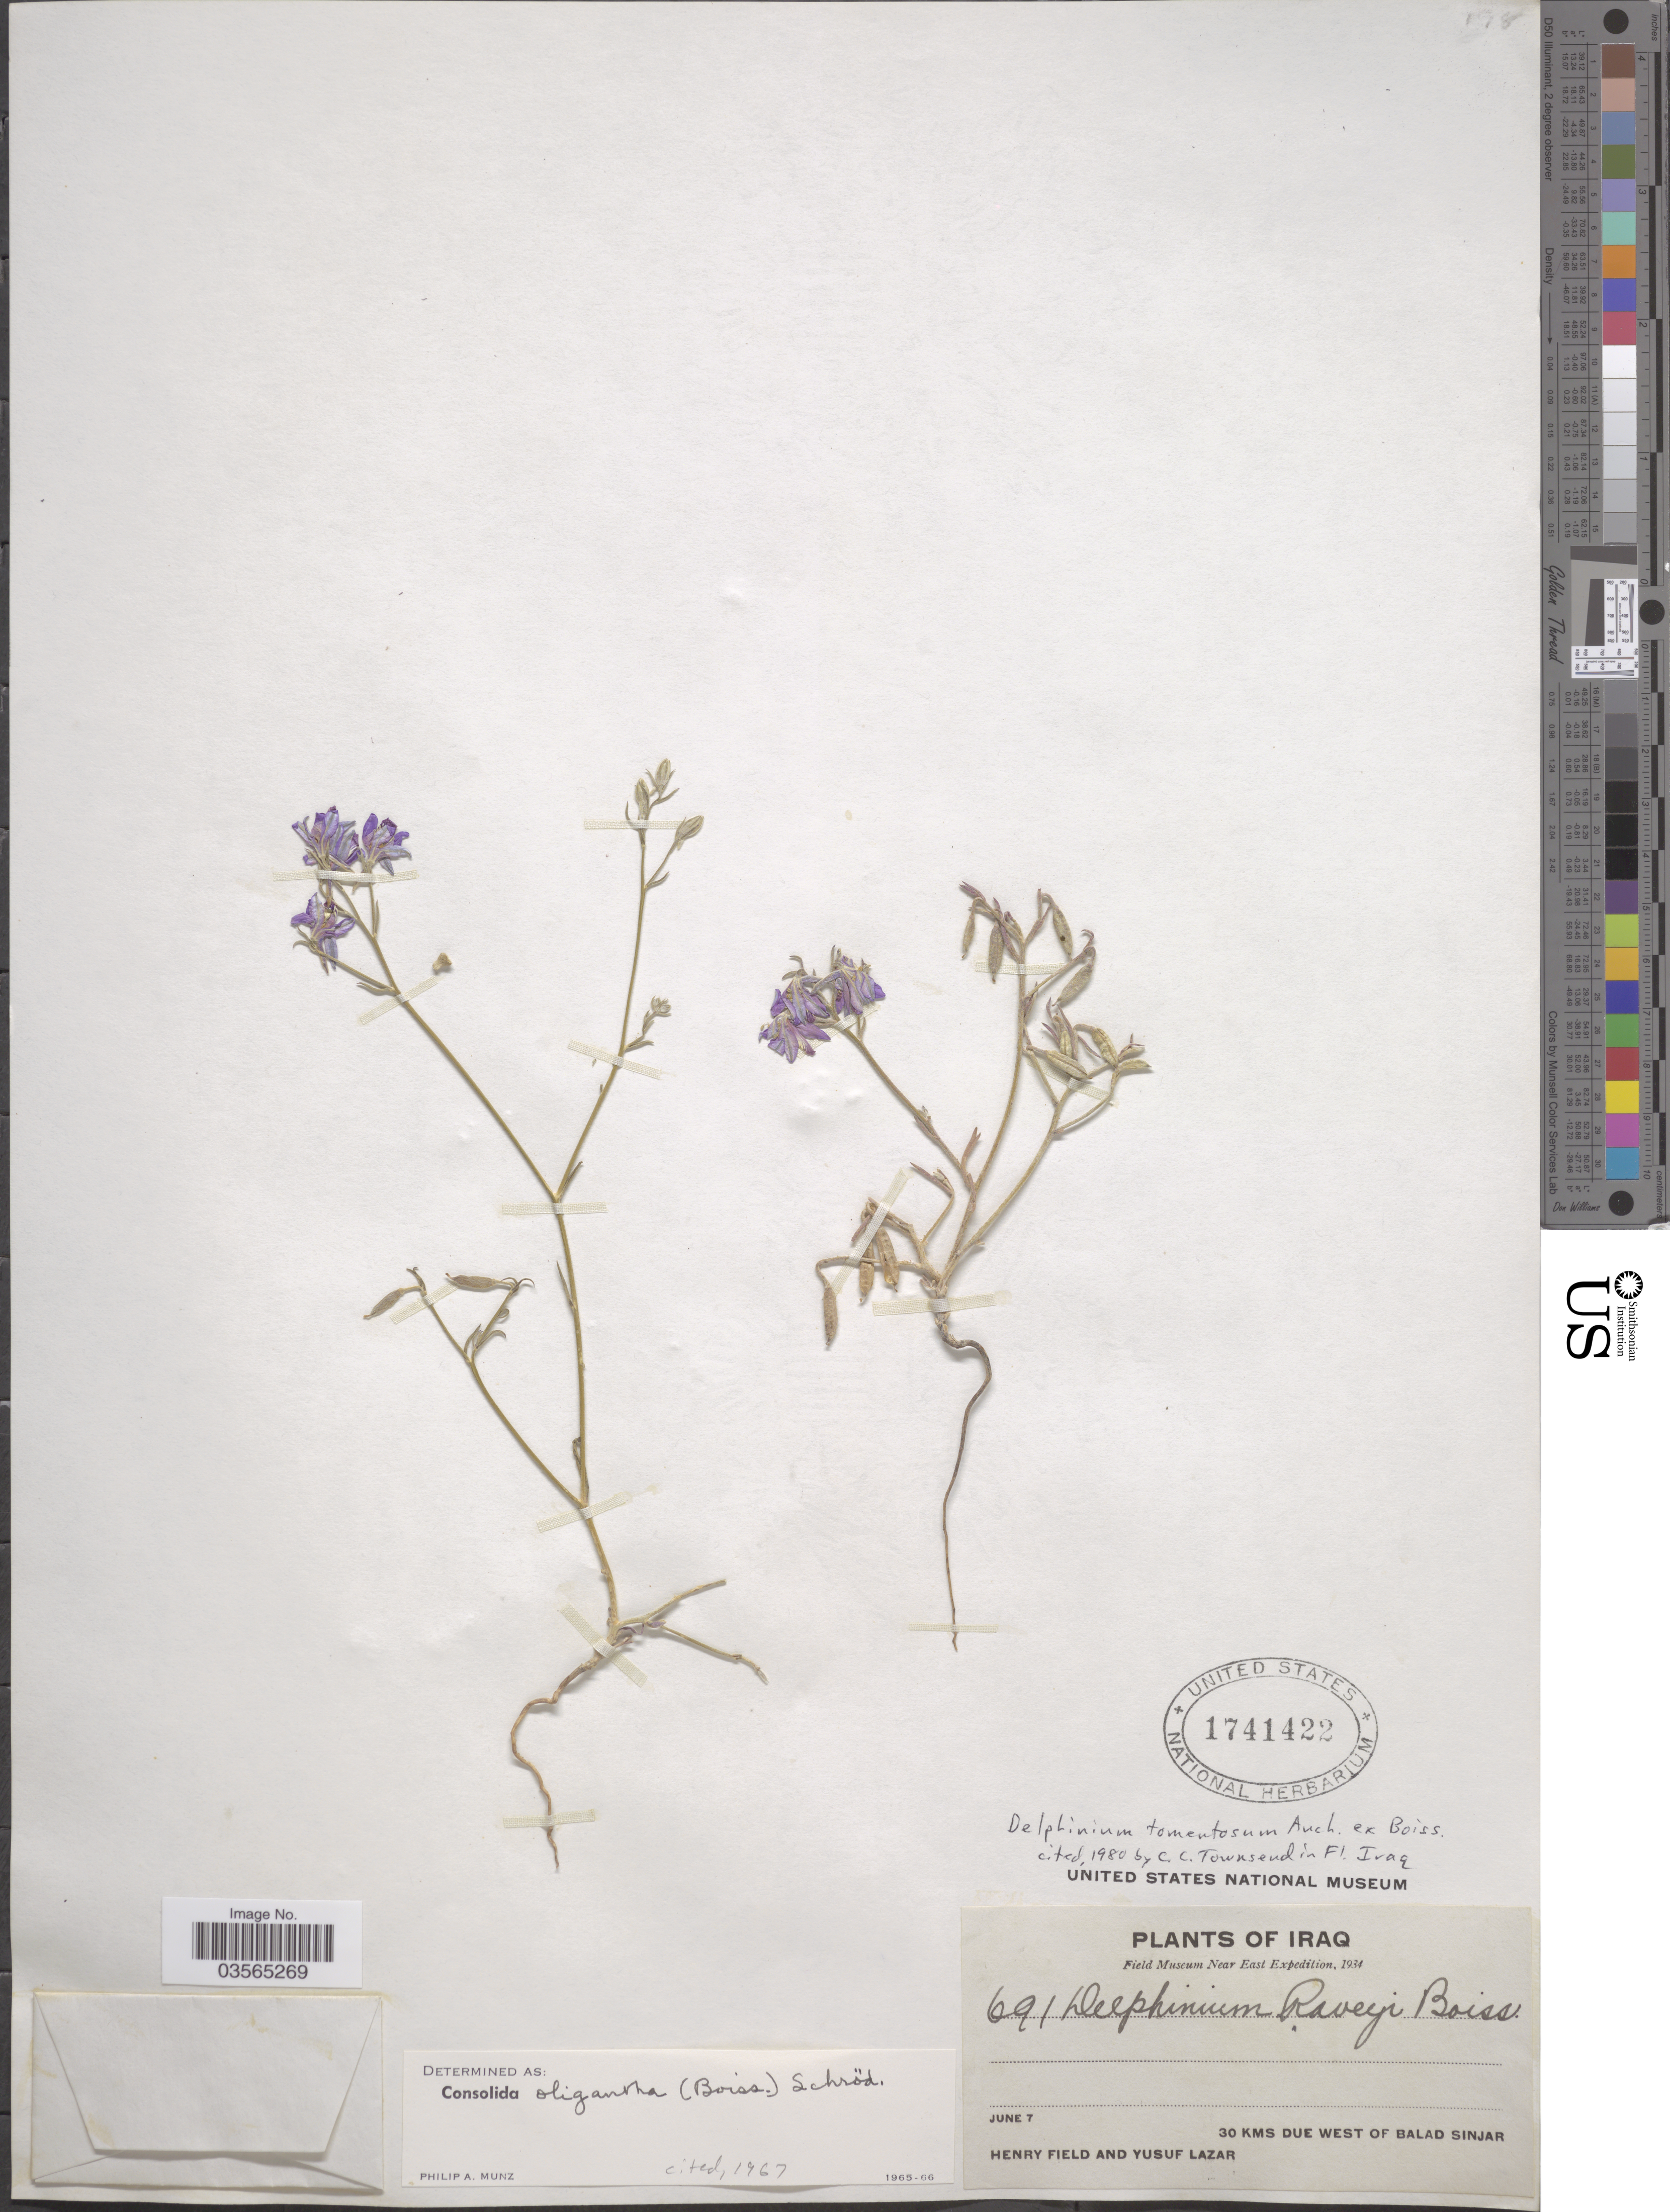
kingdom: Plantae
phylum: Tracheophyta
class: Magnoliopsida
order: Ranunculales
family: Ranunculaceae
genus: Delphinium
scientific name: Delphinium oliganthum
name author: Boiss.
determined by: Strong, Mark T., (BOT), Smithsonian Institution - National Museum of Natural History (UNITED STATES)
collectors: H. Field & Y. Lazar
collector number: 691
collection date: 1934-06-07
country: Iraq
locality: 30 kms due west of Balad Sinjar.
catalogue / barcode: US 1741422